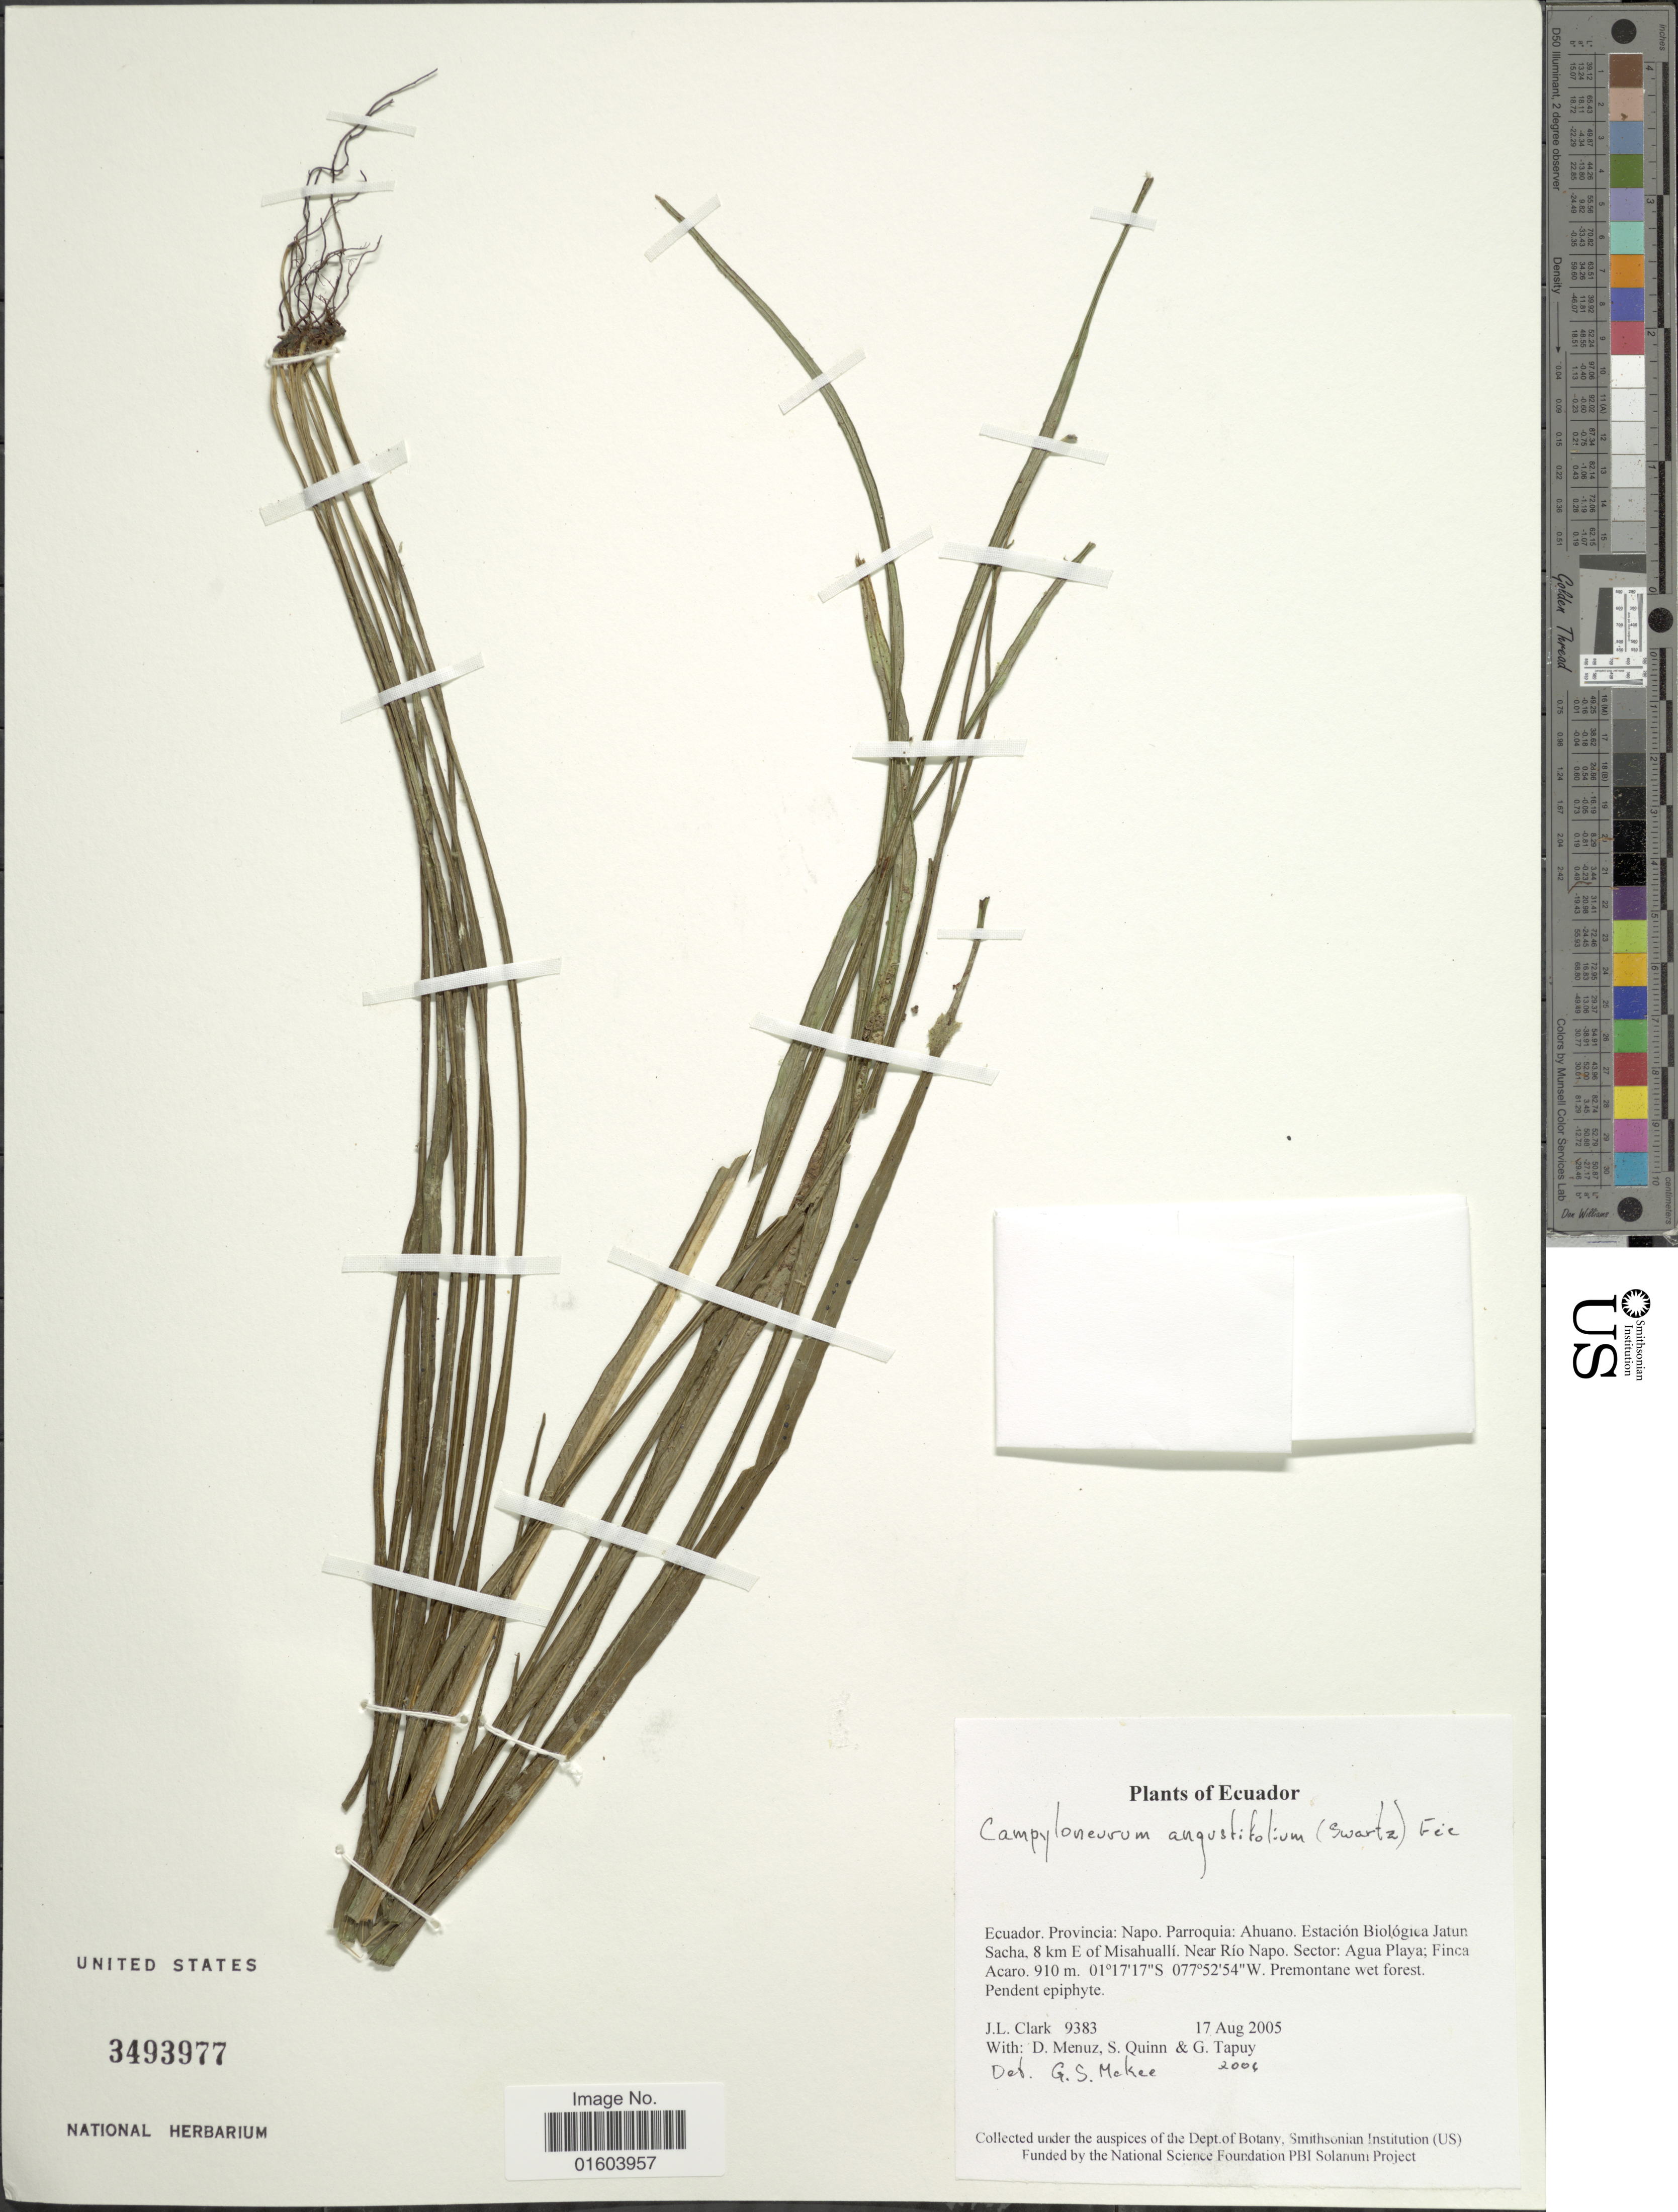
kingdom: Plantae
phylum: Tracheophyta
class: Polypodiopsida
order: Polypodiales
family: Polypodiaceae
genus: Campyloneurum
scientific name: Campyloneurum angustifolium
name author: (Sw.) Fée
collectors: J. J. Clark, D. Menuz, S. Quinn & G. Tapuy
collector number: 9383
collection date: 2005-08-17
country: Ecuador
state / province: Napo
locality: Ecuador, Provincia: Napo. Parroquia: Ahuano. Estacion Biologica Jatun Sacha, 8 km E of Misahualli. Near Rio Napo. Sector: Agua Playa; Finca Acaro.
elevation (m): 910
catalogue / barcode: US 3493977